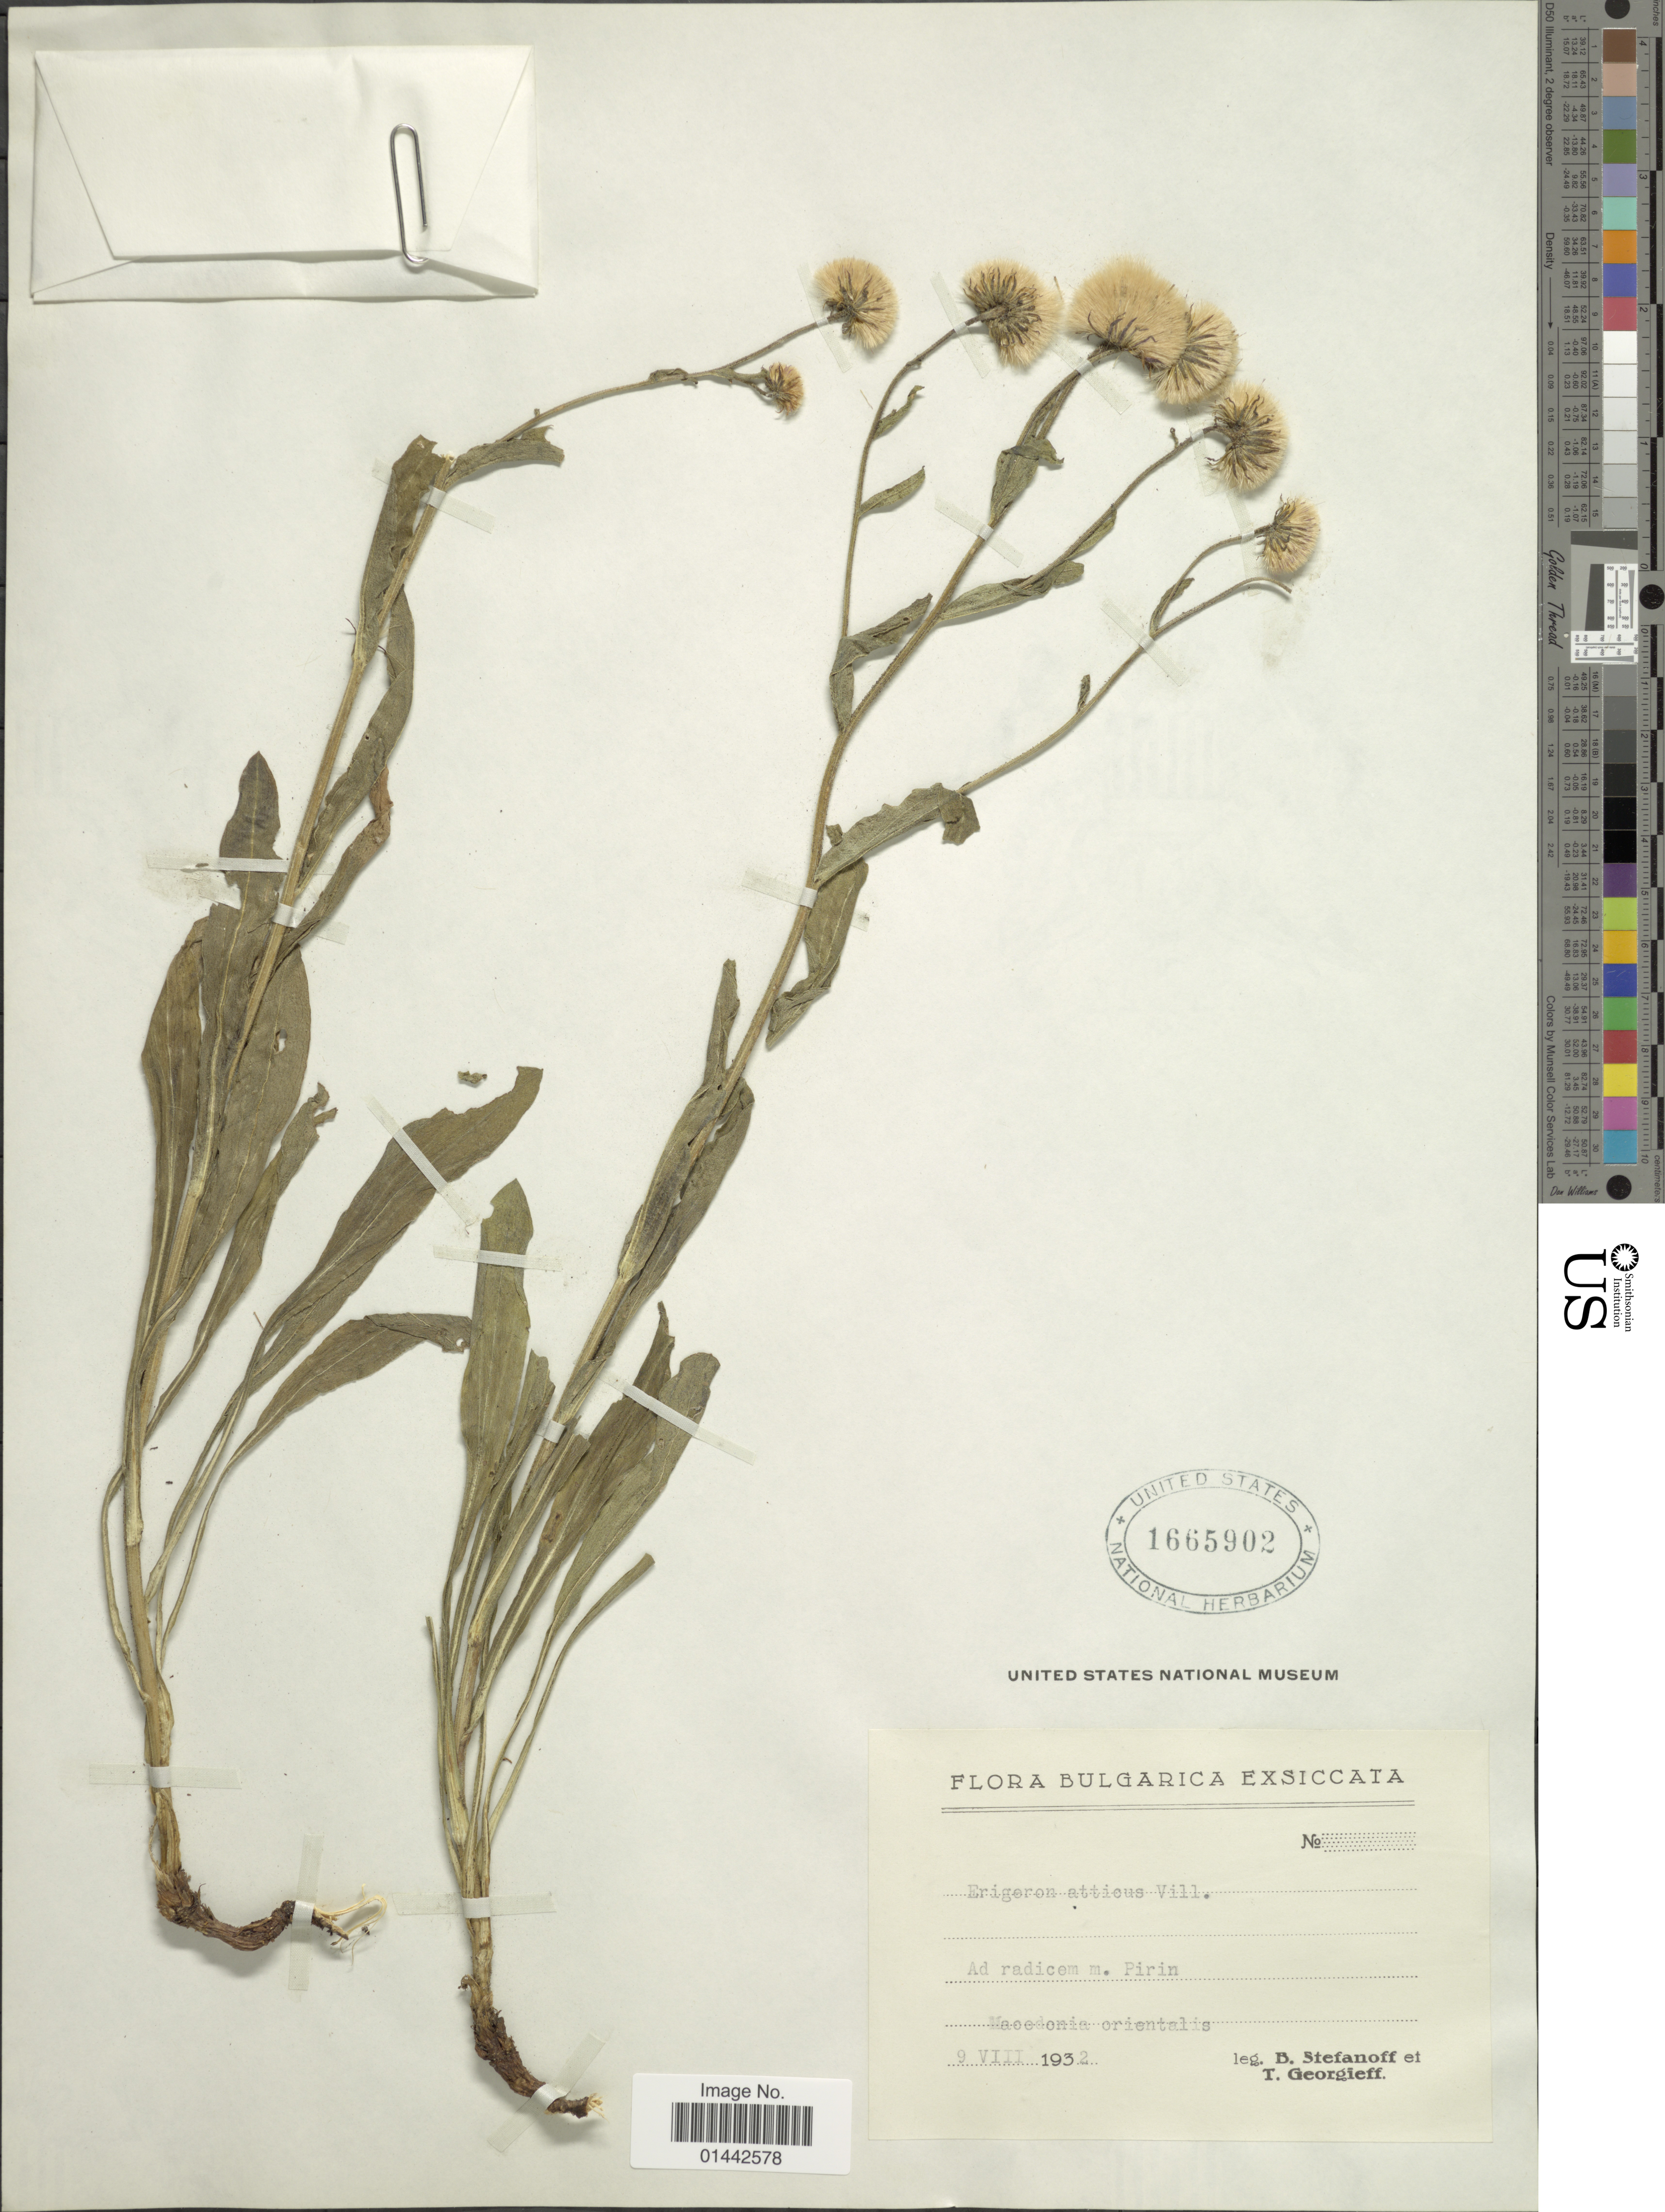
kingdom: Plantae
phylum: Tracheophyta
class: Magnoliopsida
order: Asterales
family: Asteraceae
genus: Erigeron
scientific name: Erigeron atticus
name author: Vill.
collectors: B. Stefanoff & T. Georgieff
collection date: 1932-08-09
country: Bulgaria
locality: Macedonia orientalis.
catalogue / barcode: US 1665902